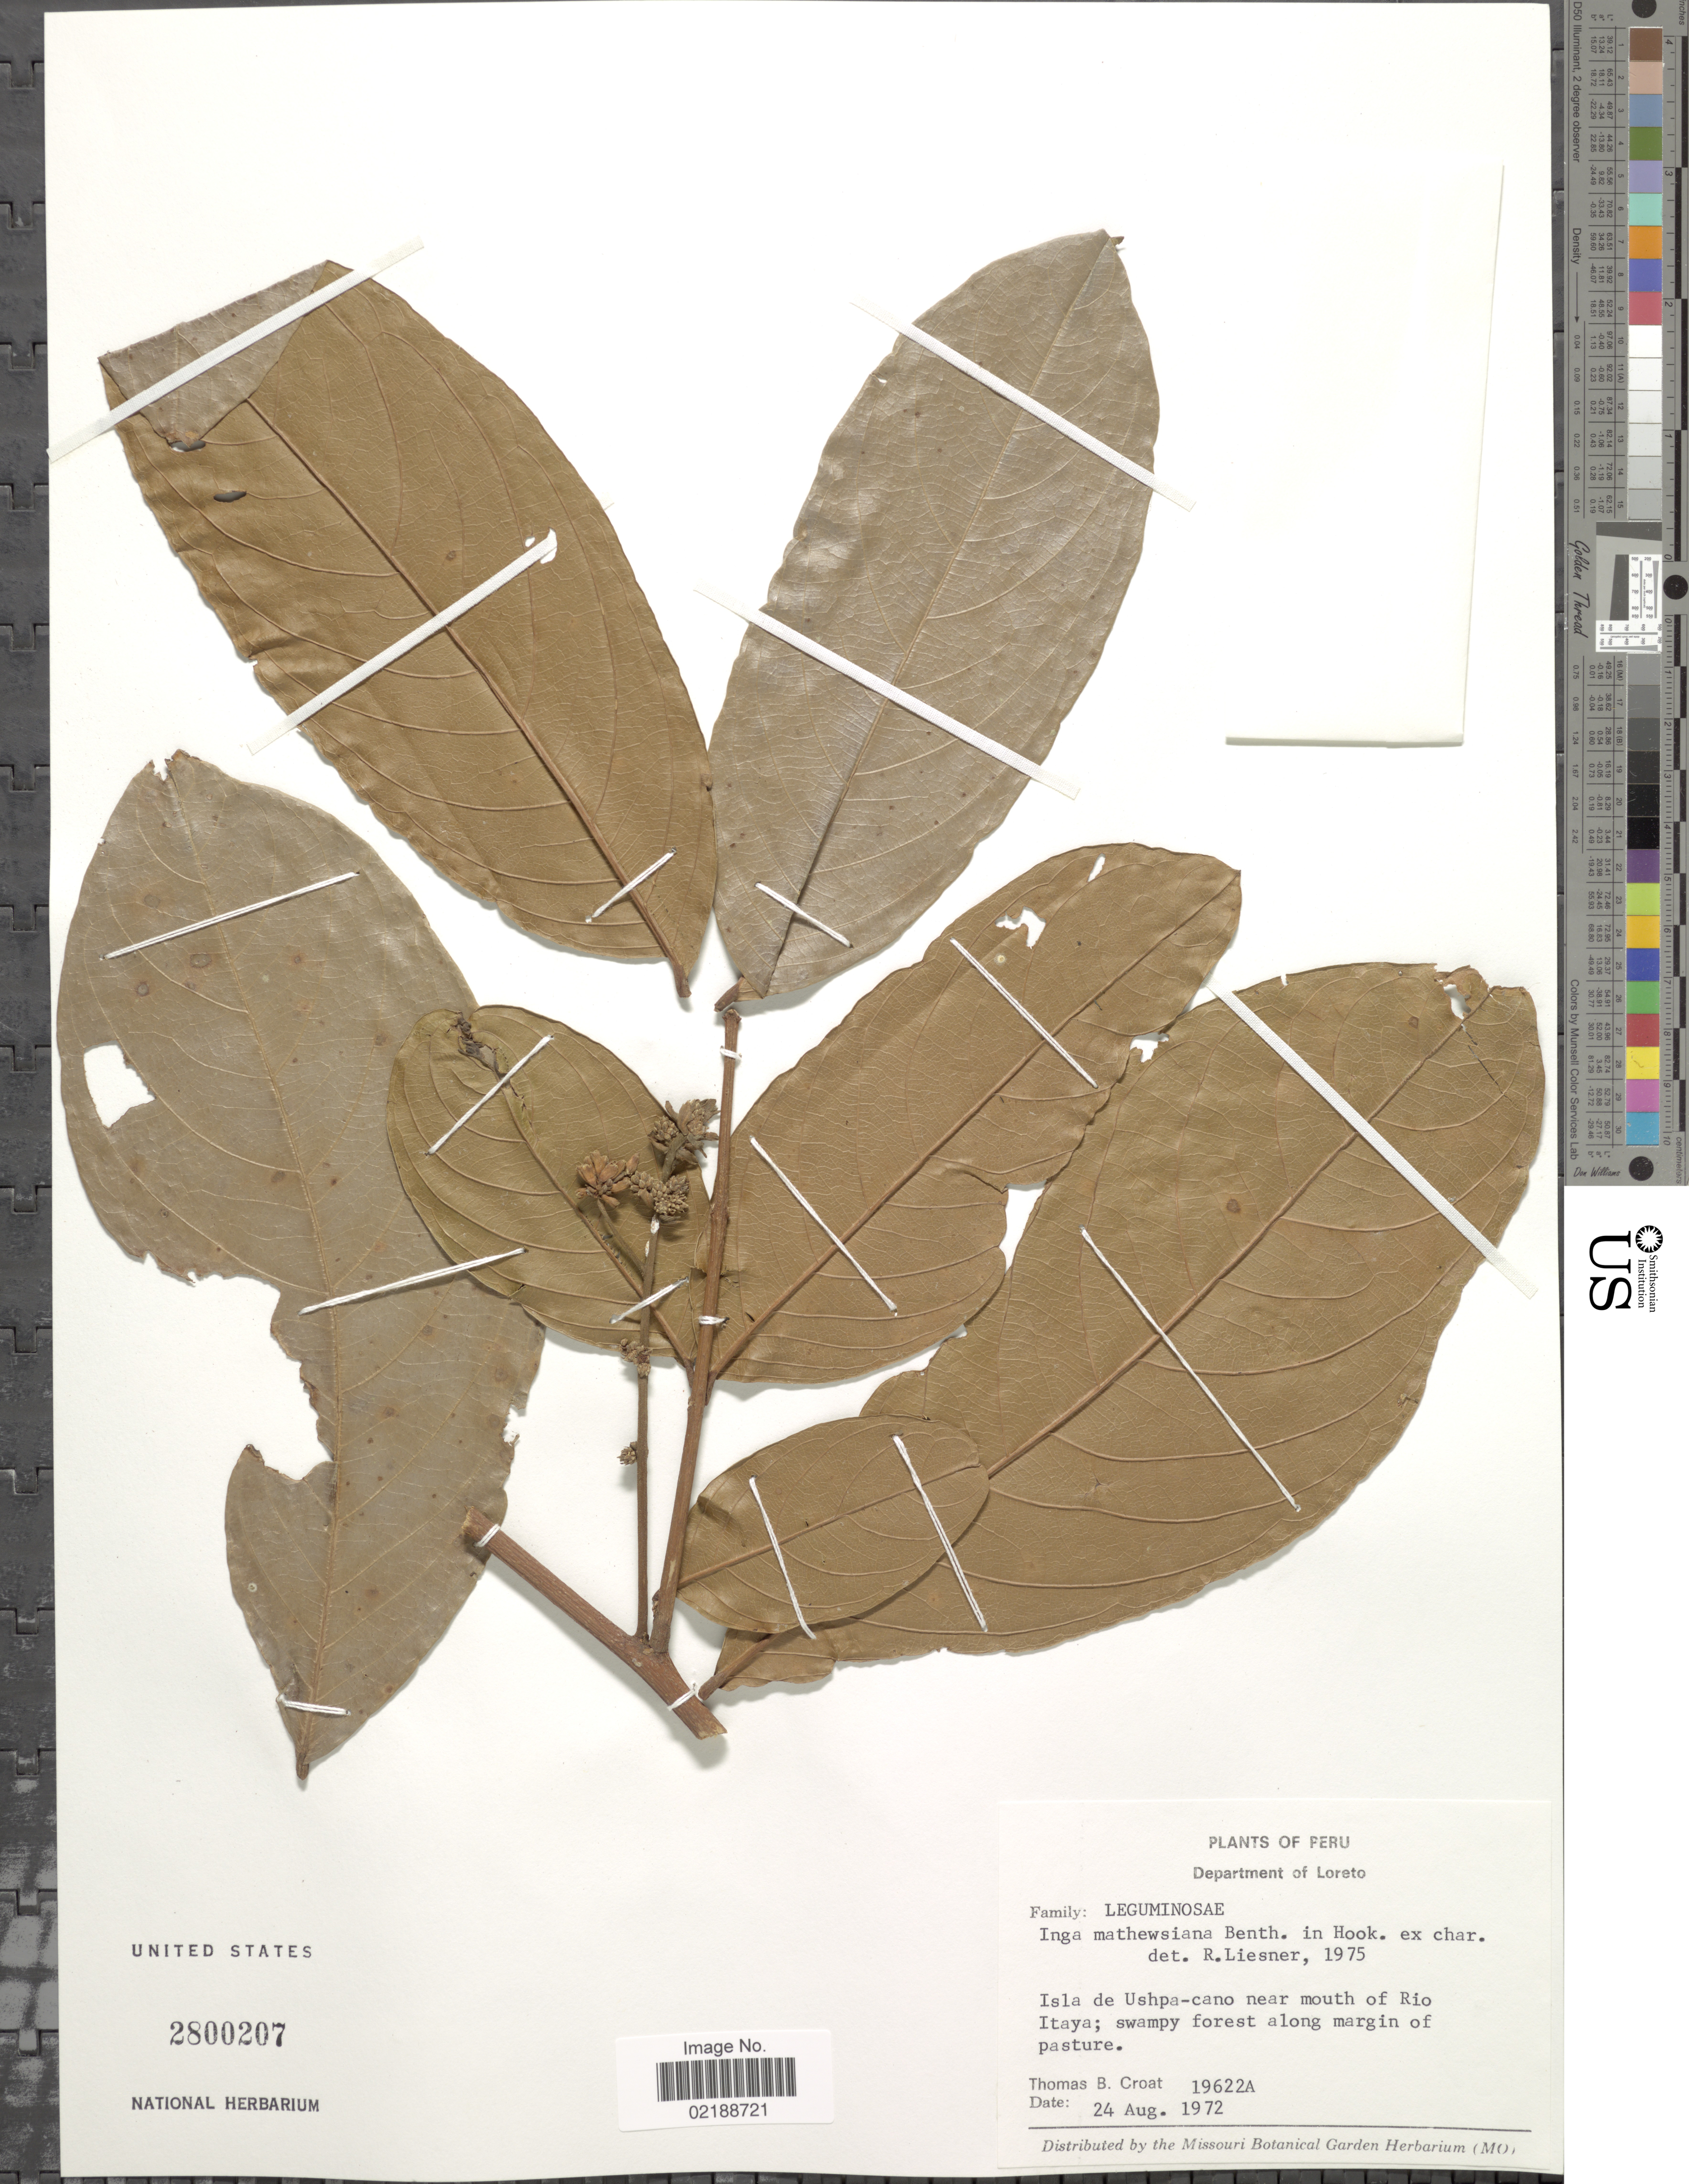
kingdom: Plantae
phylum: Tracheophyta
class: Magnoliopsida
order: Fabales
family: Fabaceae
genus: Inga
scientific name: Inga nobilis subsp. nobilis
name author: Willd.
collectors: T. B. Croat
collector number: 19622A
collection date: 1972-08-24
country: Peru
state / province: Loreto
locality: Department of Loreto, isla de Ushpa-cano near mouth of Rio Itaya; swampy forest along margin of pasture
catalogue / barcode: US 2800207